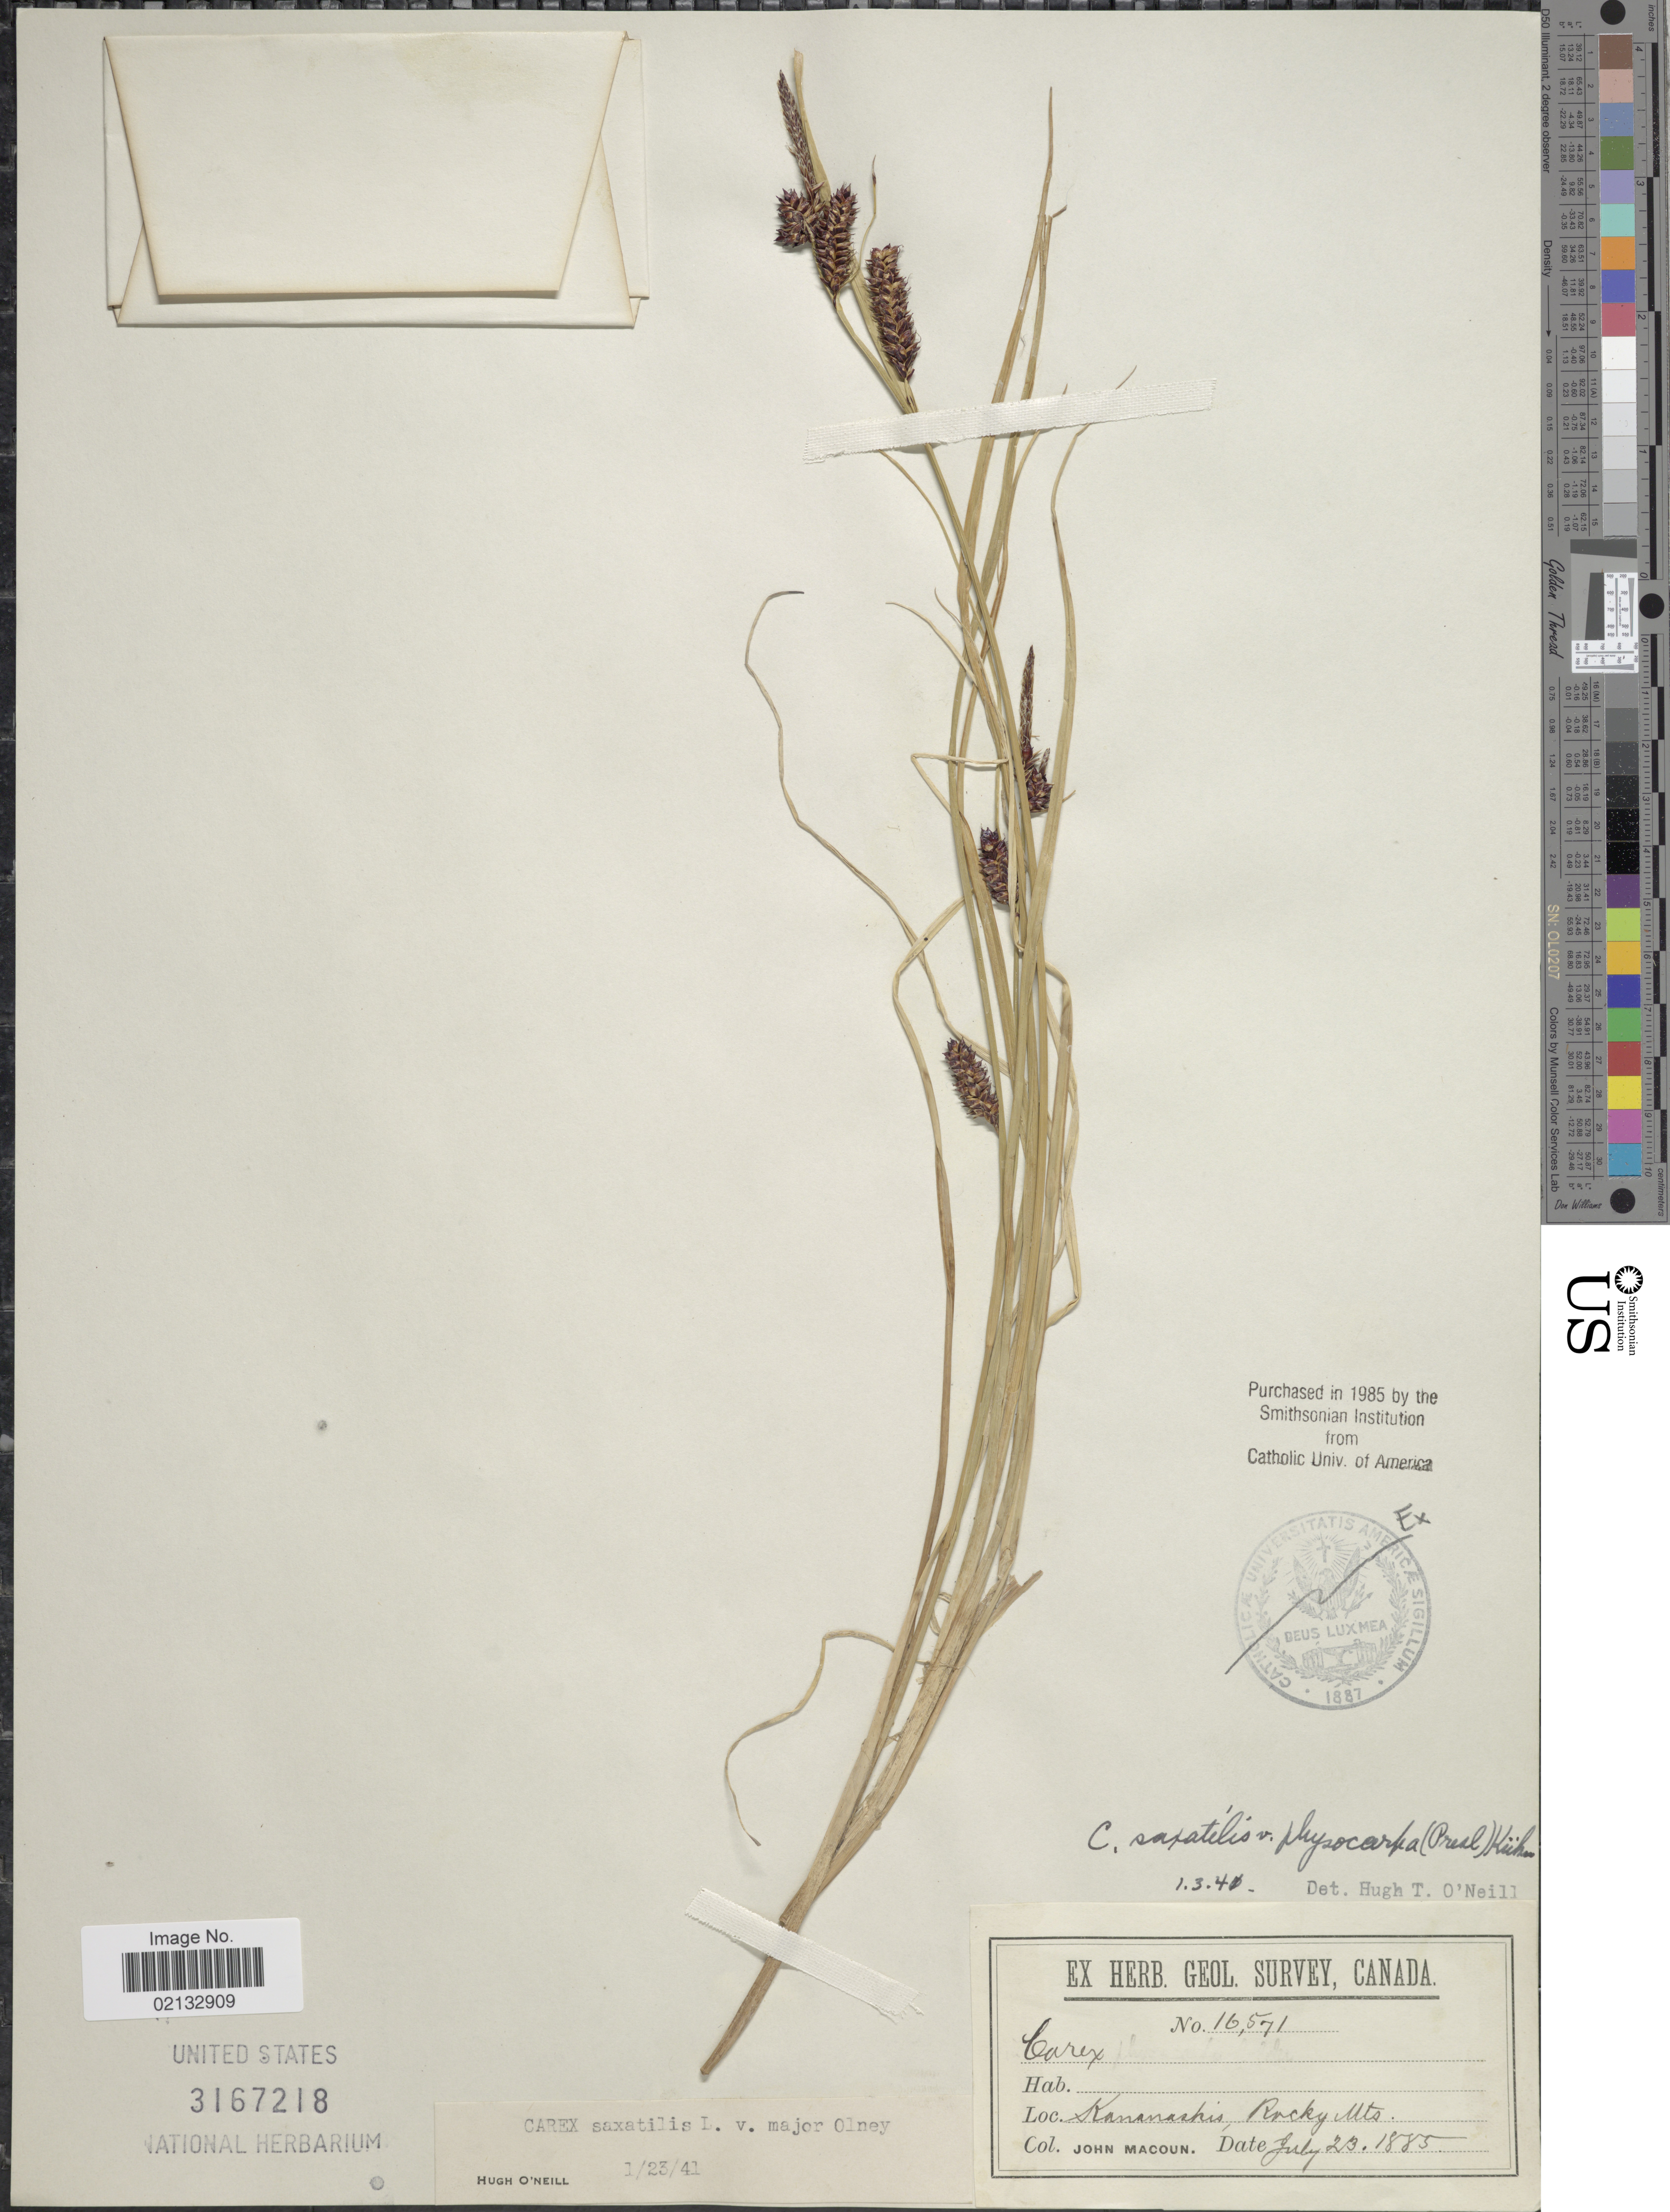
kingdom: Plantae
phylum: Tracheophyta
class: Liliopsida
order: Poales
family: Cyperaceae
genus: Carex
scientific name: Carex saxatilis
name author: L.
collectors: J. Macoun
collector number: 16571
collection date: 1885-07-23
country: Canada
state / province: Alberta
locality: Kananaskis, Rocky Mts.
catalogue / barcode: US 3167218